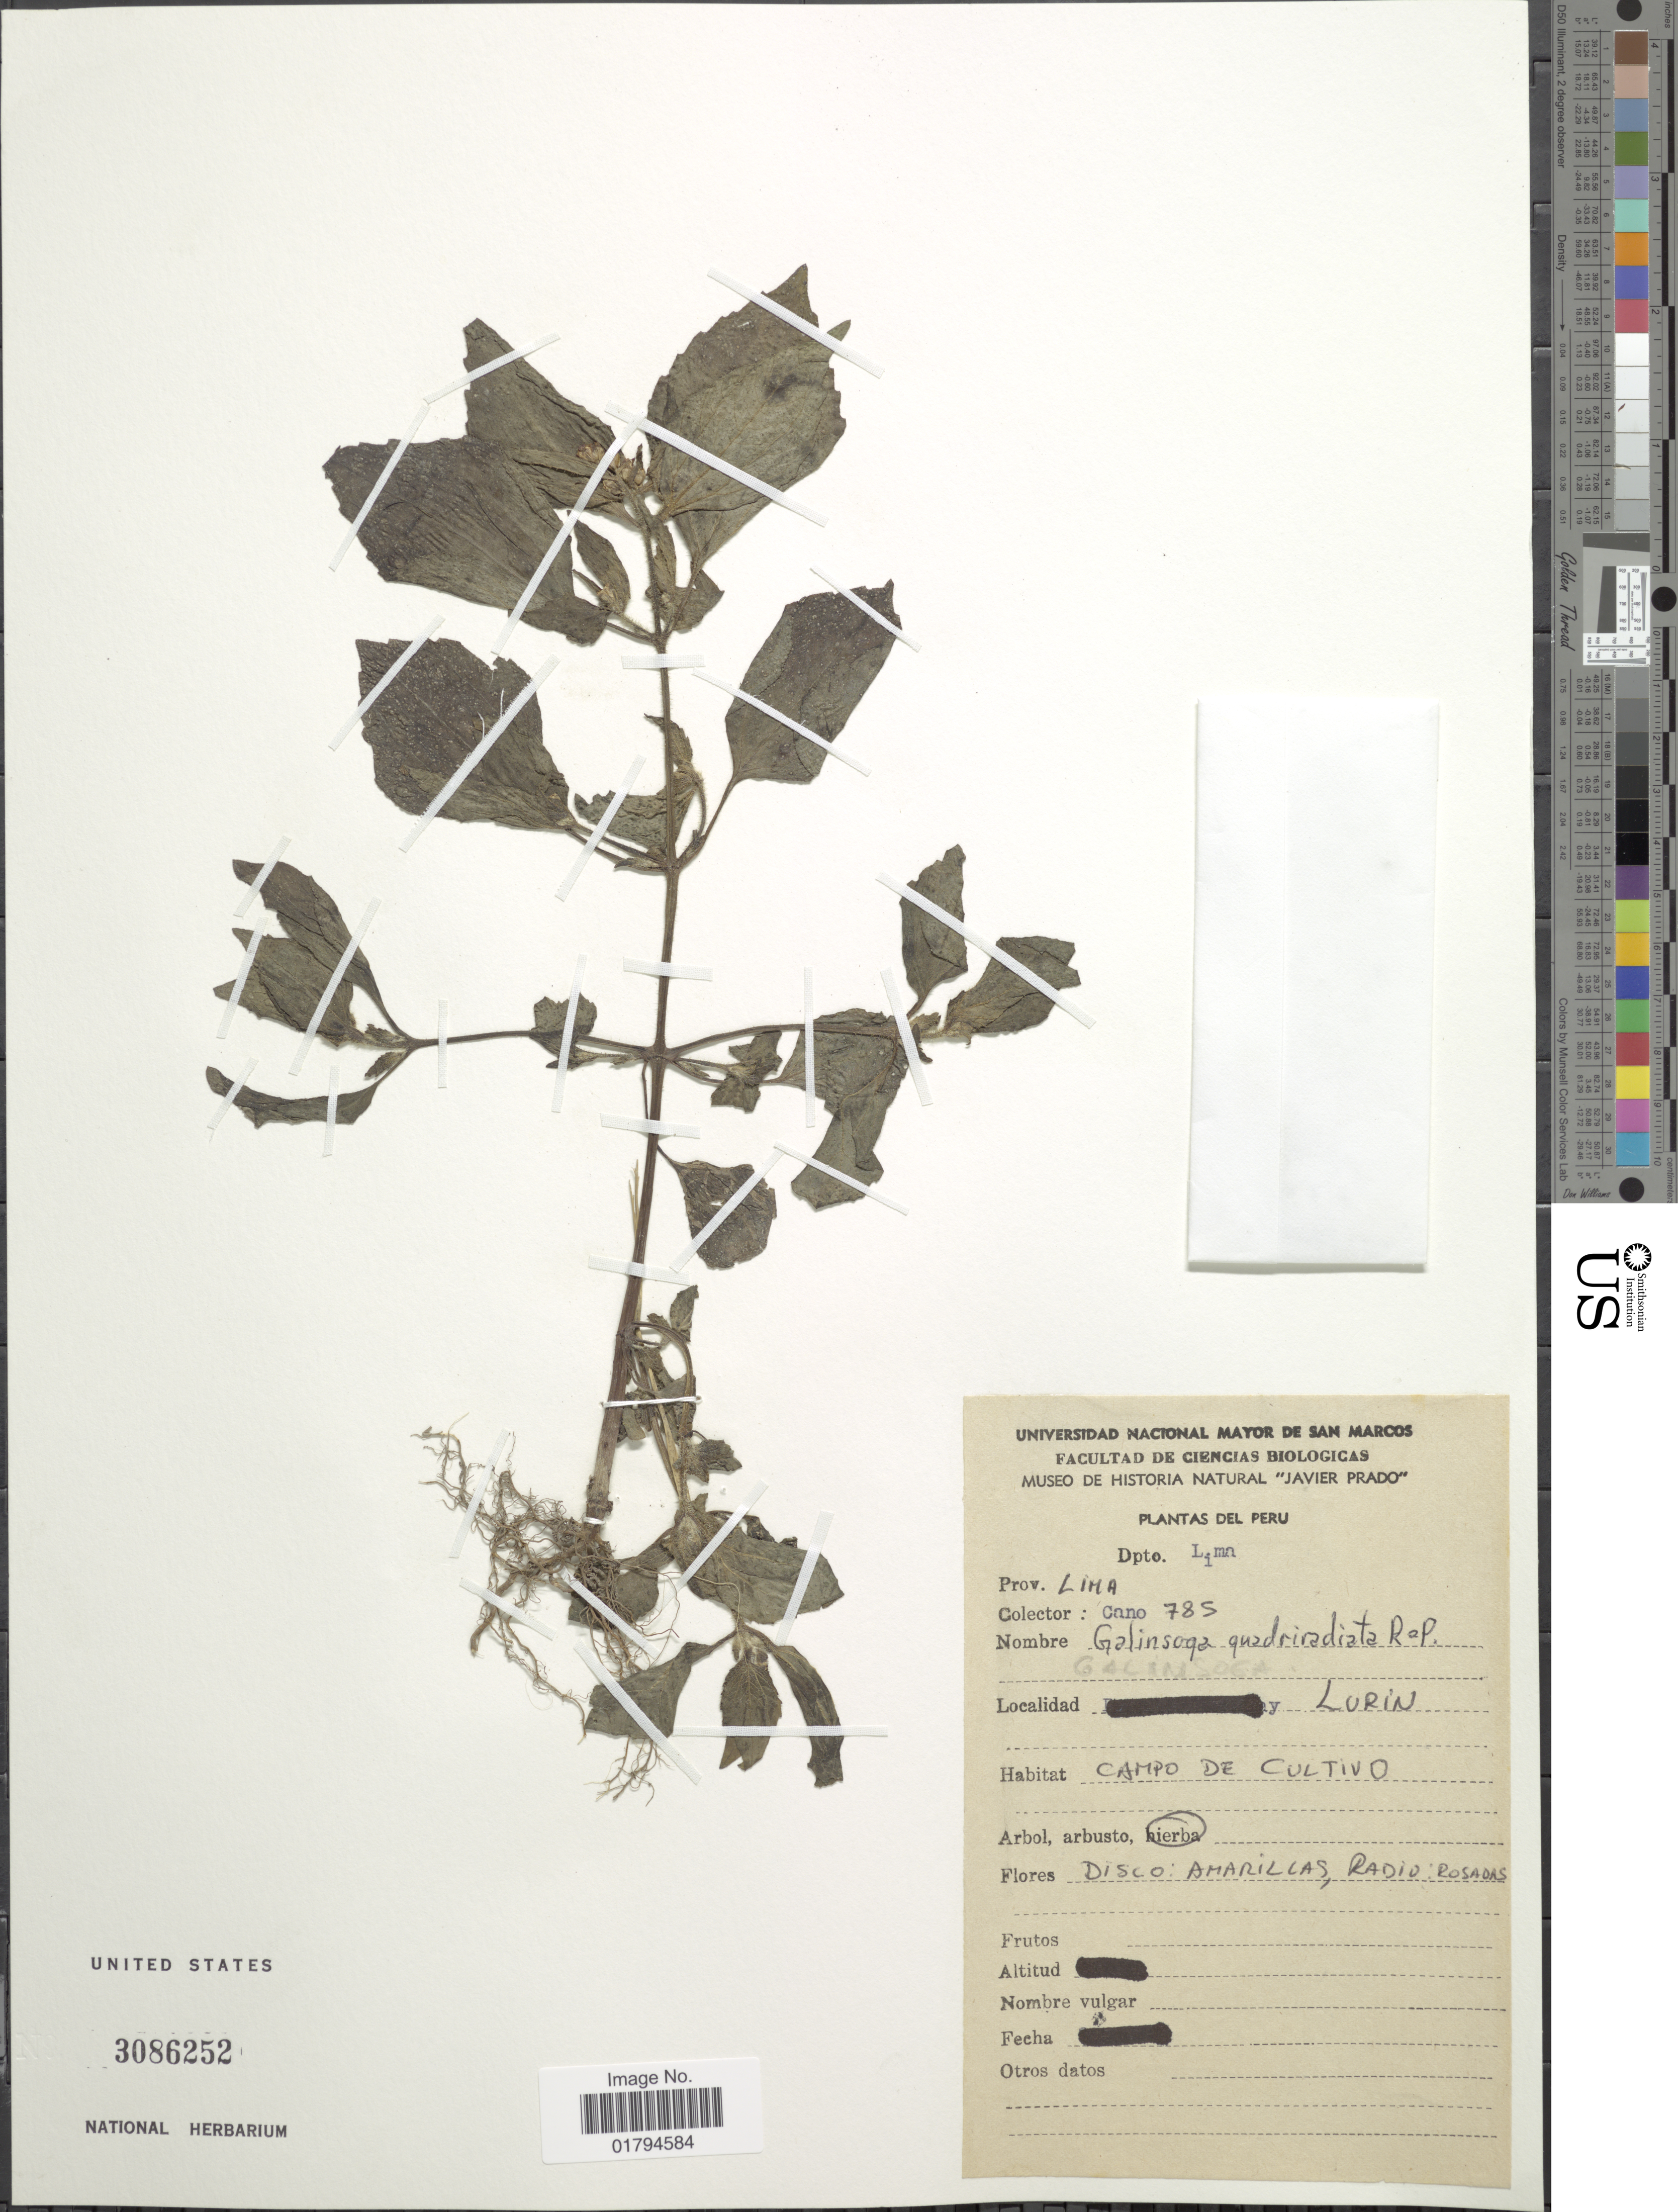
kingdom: Plantae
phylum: Tracheophyta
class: Magnoliopsida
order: Asterales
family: Asteraceae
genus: Galinsoga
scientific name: Galinsoga quadriradiata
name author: Ruiz & Pav.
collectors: Cano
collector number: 785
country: Peru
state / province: Lima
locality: Prov. Lima, Lurin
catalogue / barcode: US 3086252